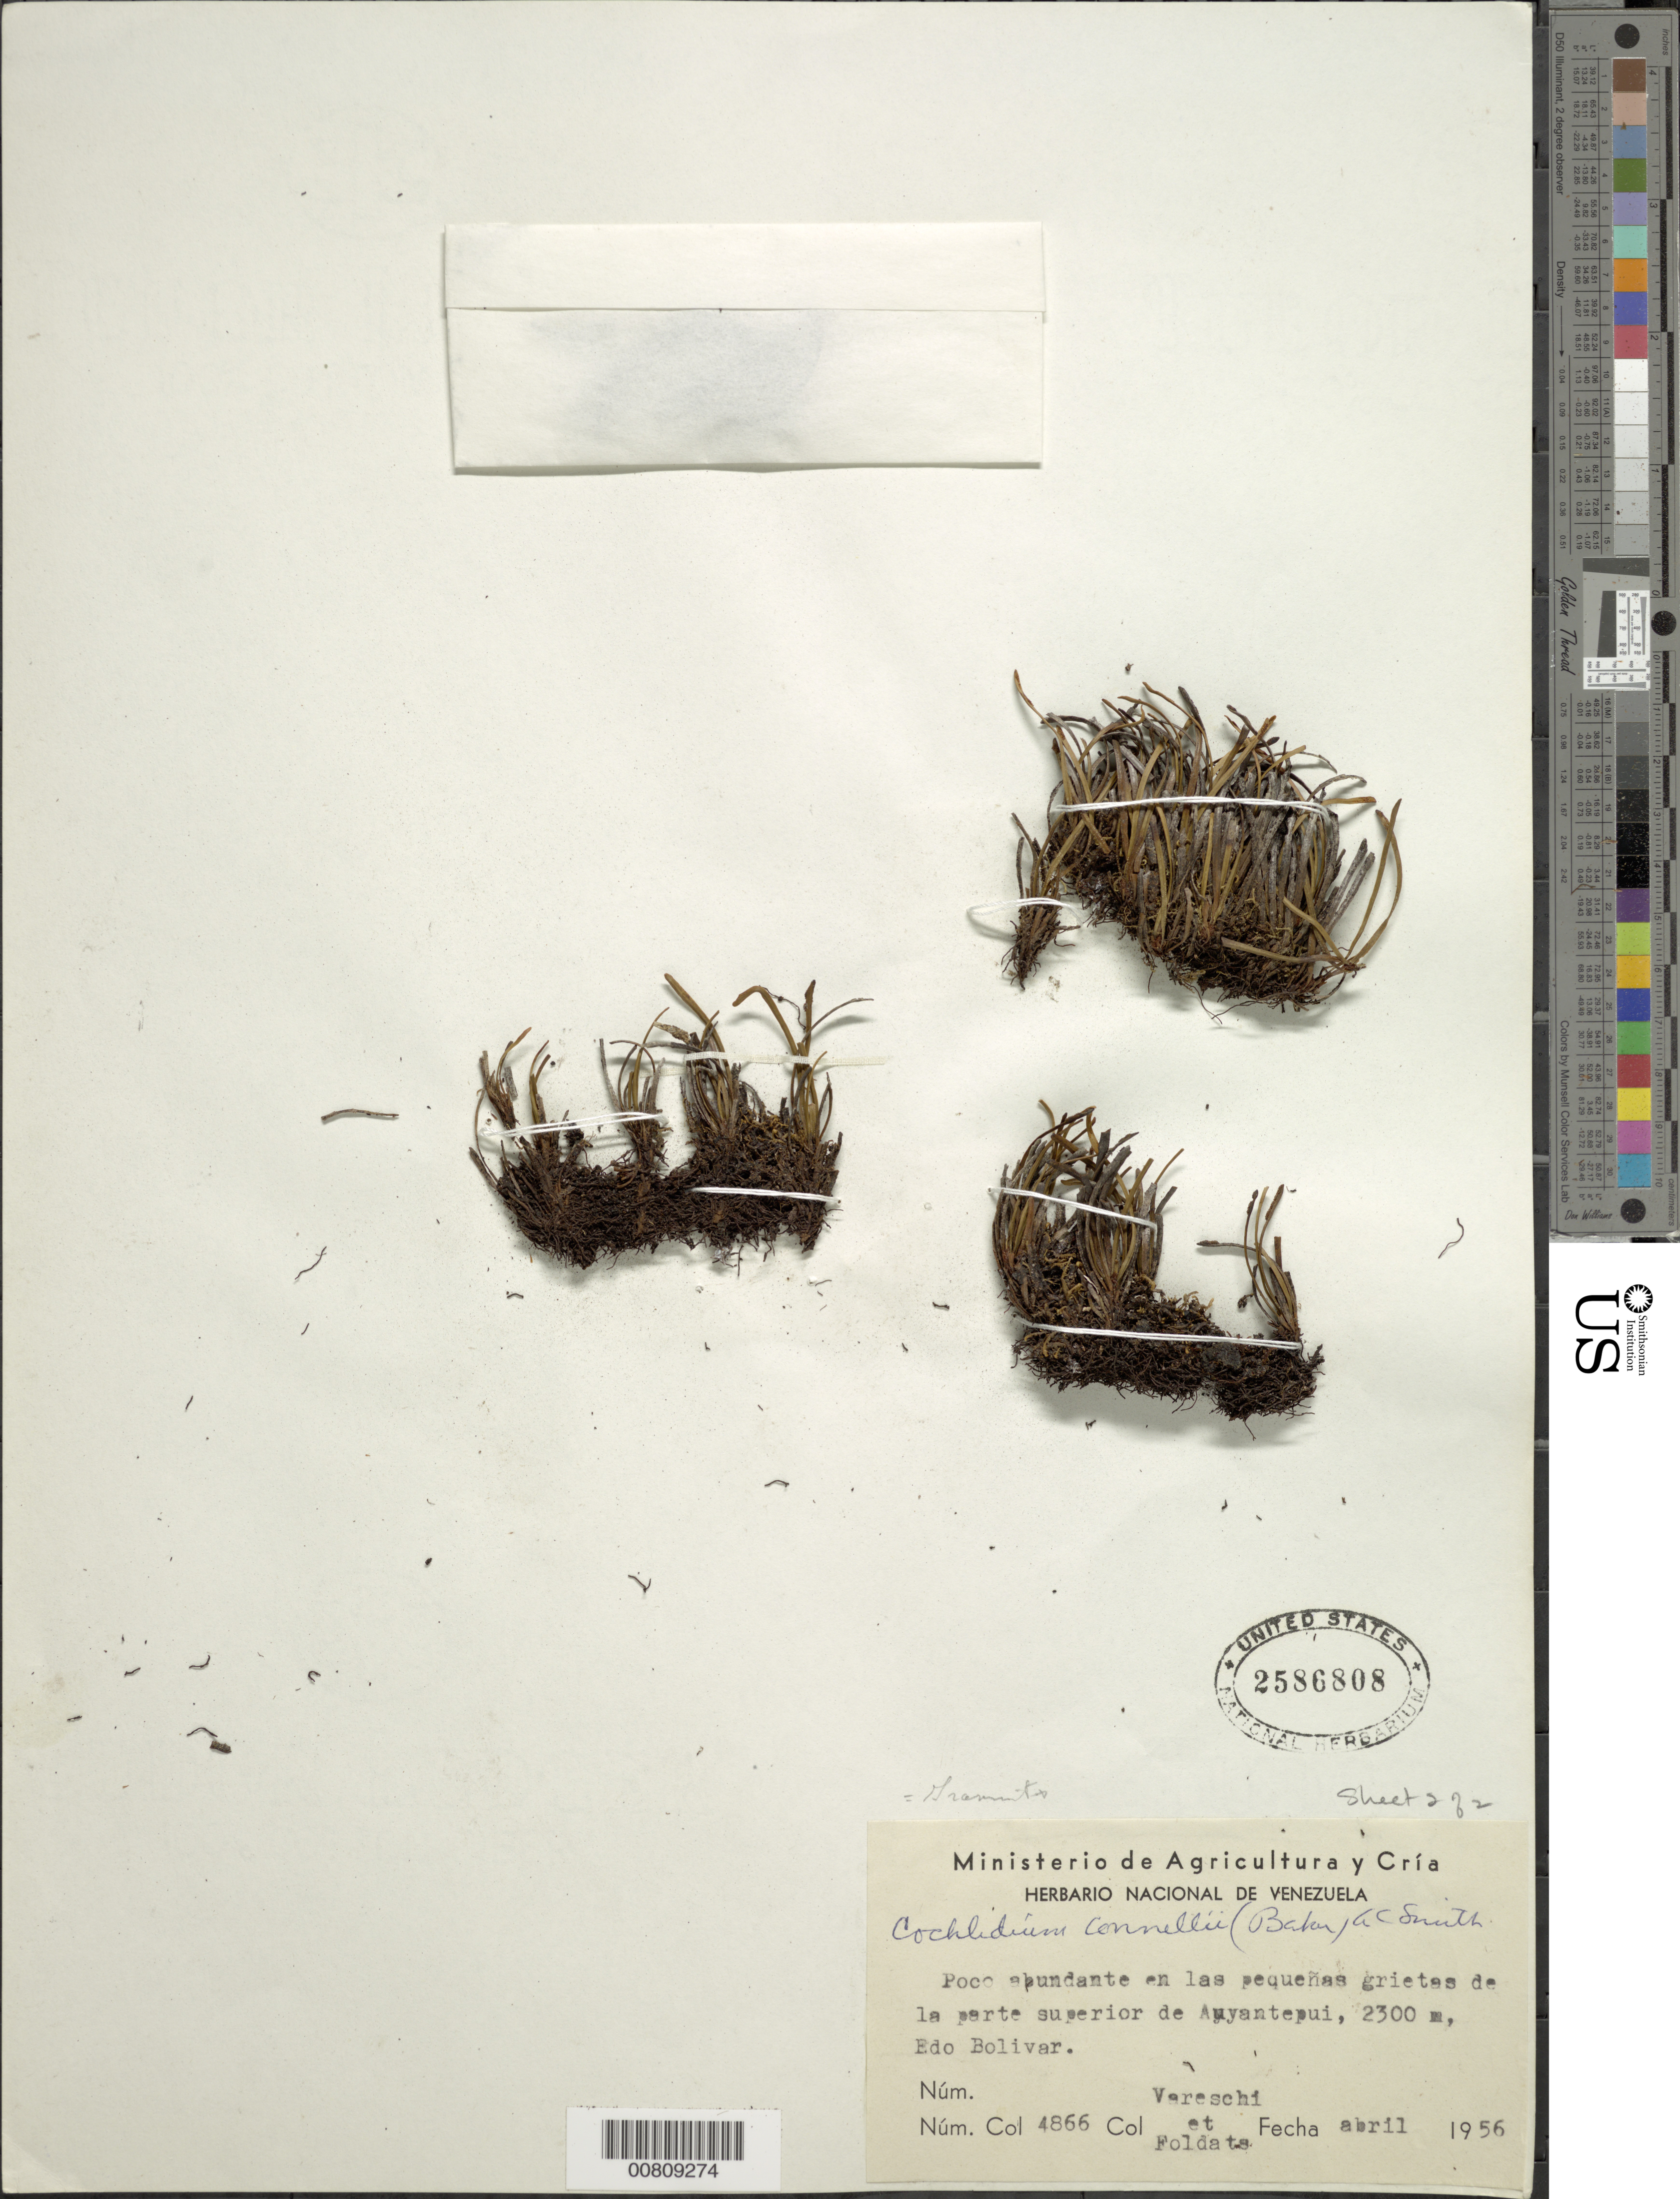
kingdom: Plantae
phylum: Tracheophyta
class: Polypodiopsida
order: Polypodiales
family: Polypodiaceae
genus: Cochlidium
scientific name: Cochlidium connellii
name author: (Baker) A.C. Sm.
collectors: -. Vareschi & Foldats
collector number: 4866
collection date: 1956-04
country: Venezuela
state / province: Bolivar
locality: Poco abundante en las pequeñas grietas de la parte superior de Auyantepui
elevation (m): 2300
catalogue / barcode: US 2586808